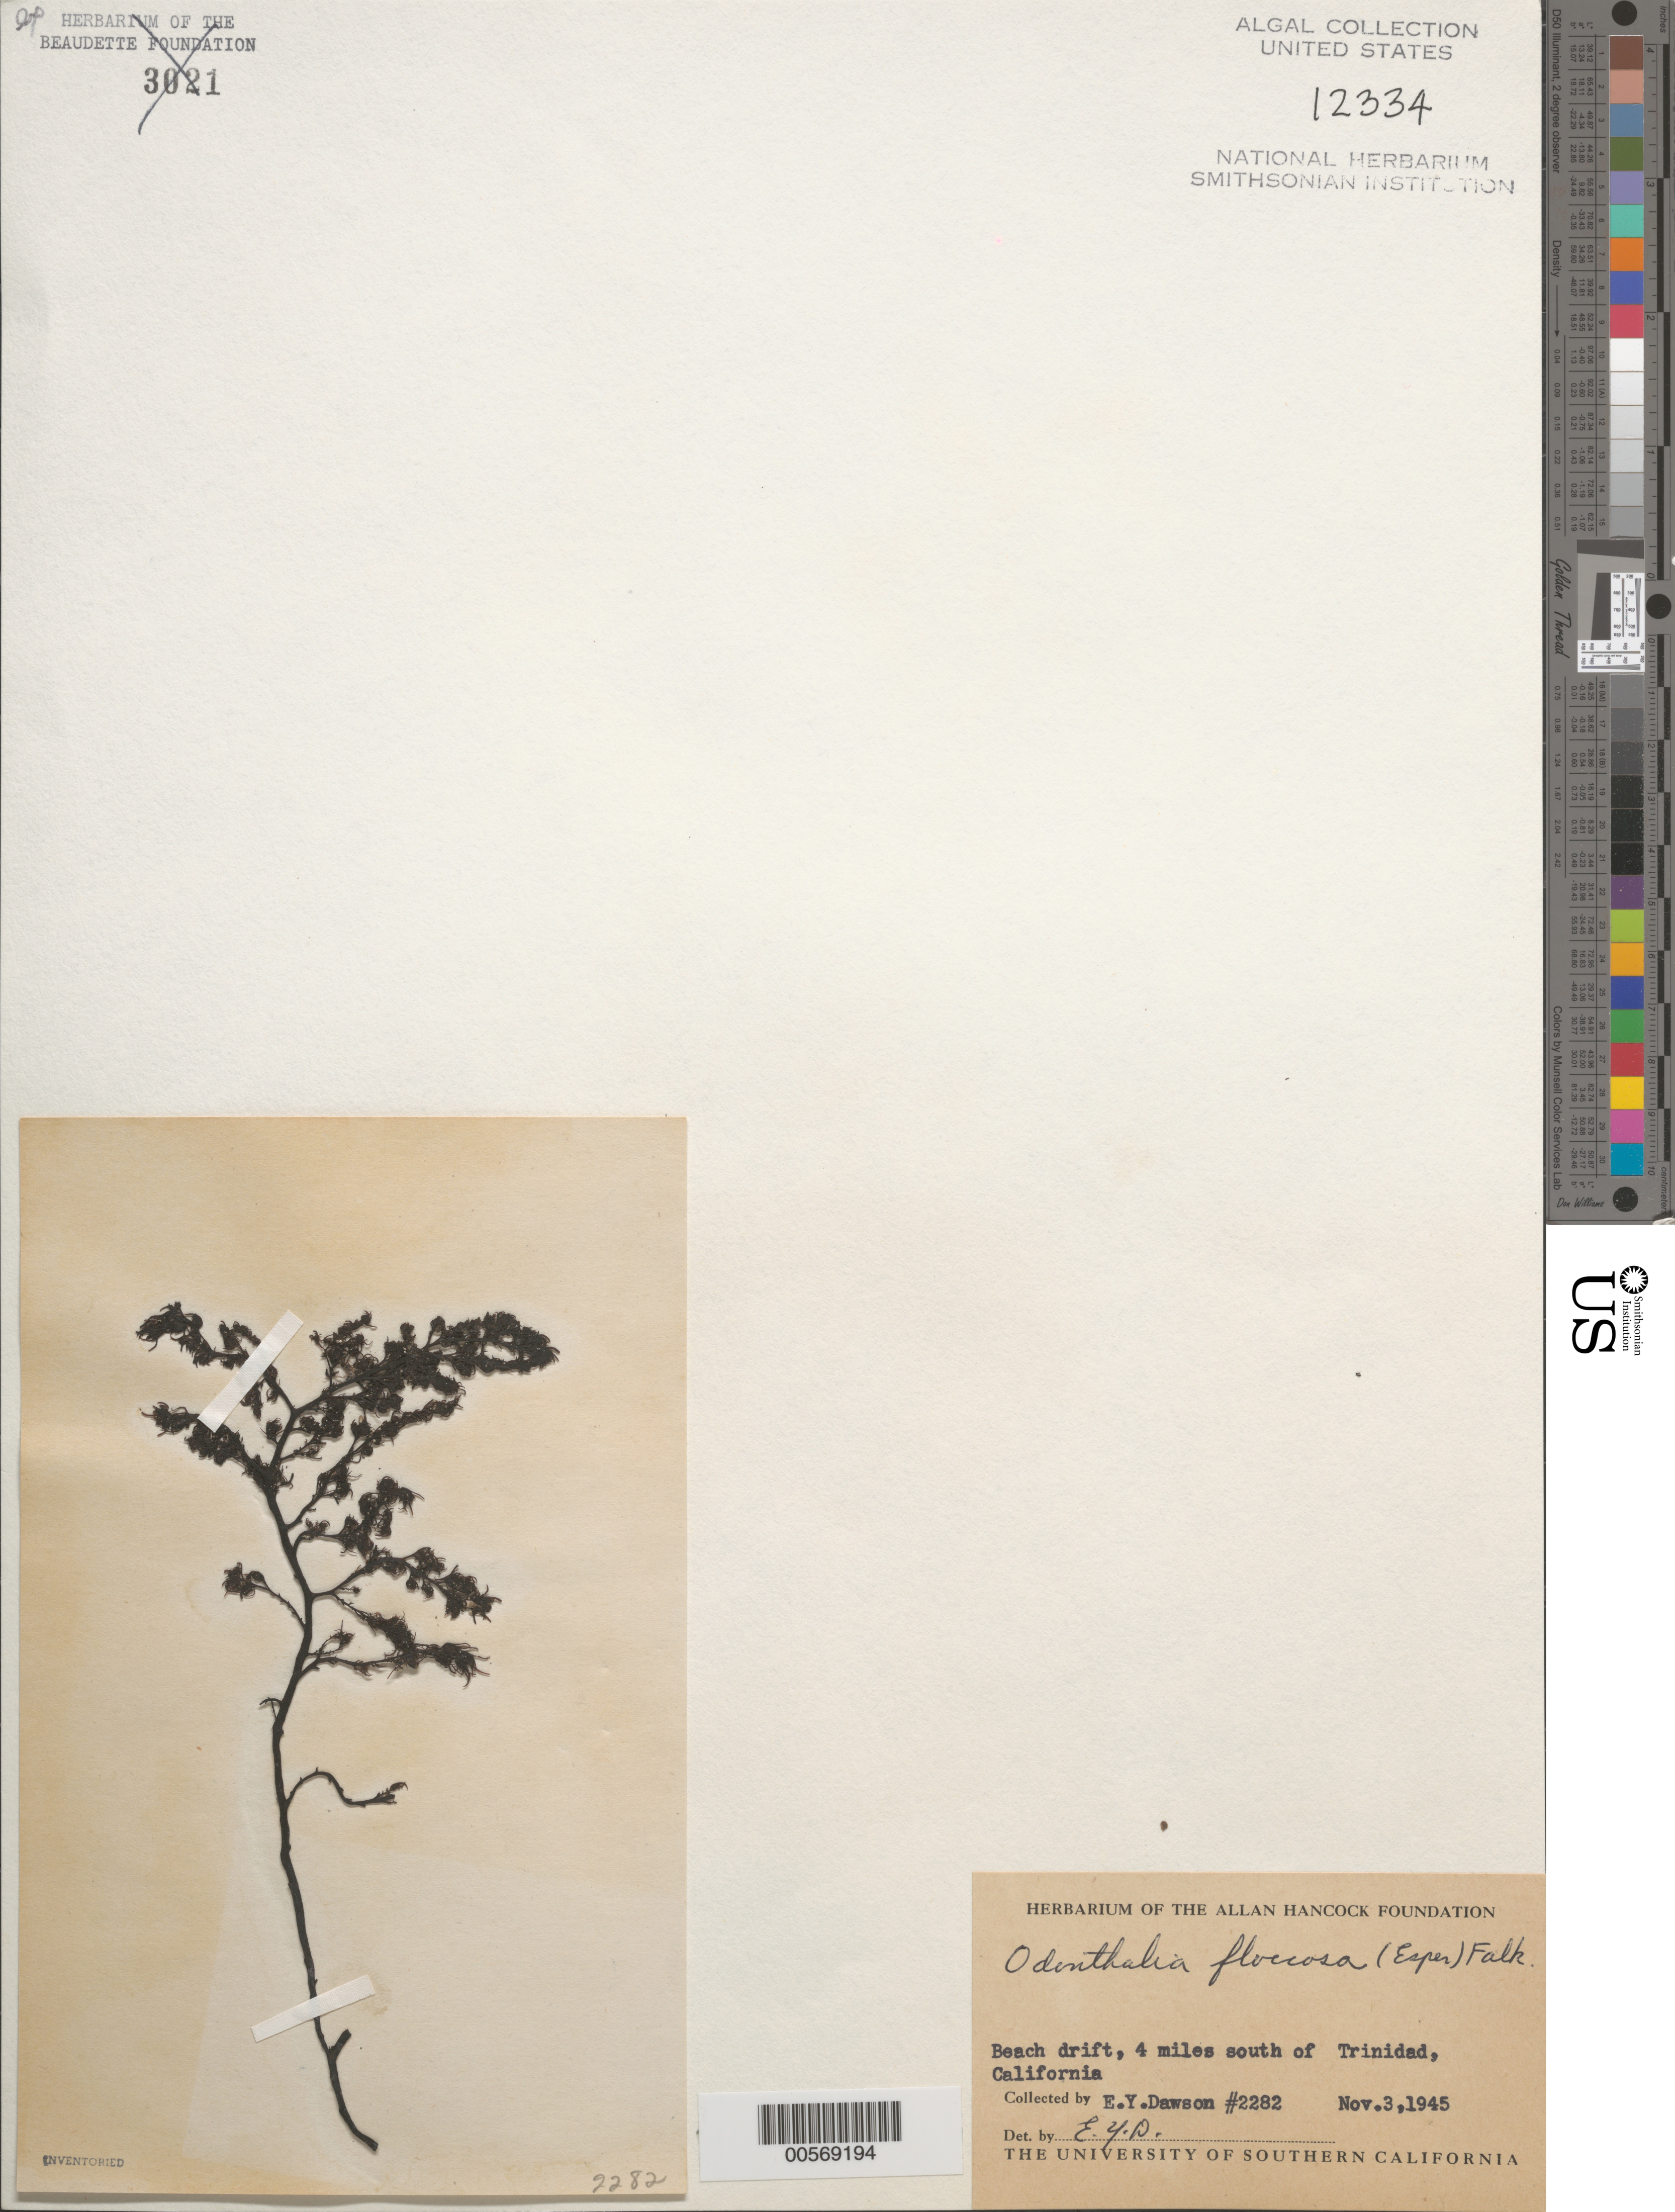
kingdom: Plantae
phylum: Rhodophyta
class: Florideophyceae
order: Ceramiales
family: Rhodomelaceae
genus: Odonthalia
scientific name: Odonthalia floccosa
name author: (Esper) Falkenb.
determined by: Dawson, E. Y.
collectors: E. Y. Dawson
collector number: EYD 2282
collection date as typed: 03 Nov 1945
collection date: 1945-11-03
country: United States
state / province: California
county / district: Humboldt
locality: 4 miles south of Trinidad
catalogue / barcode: US 12334